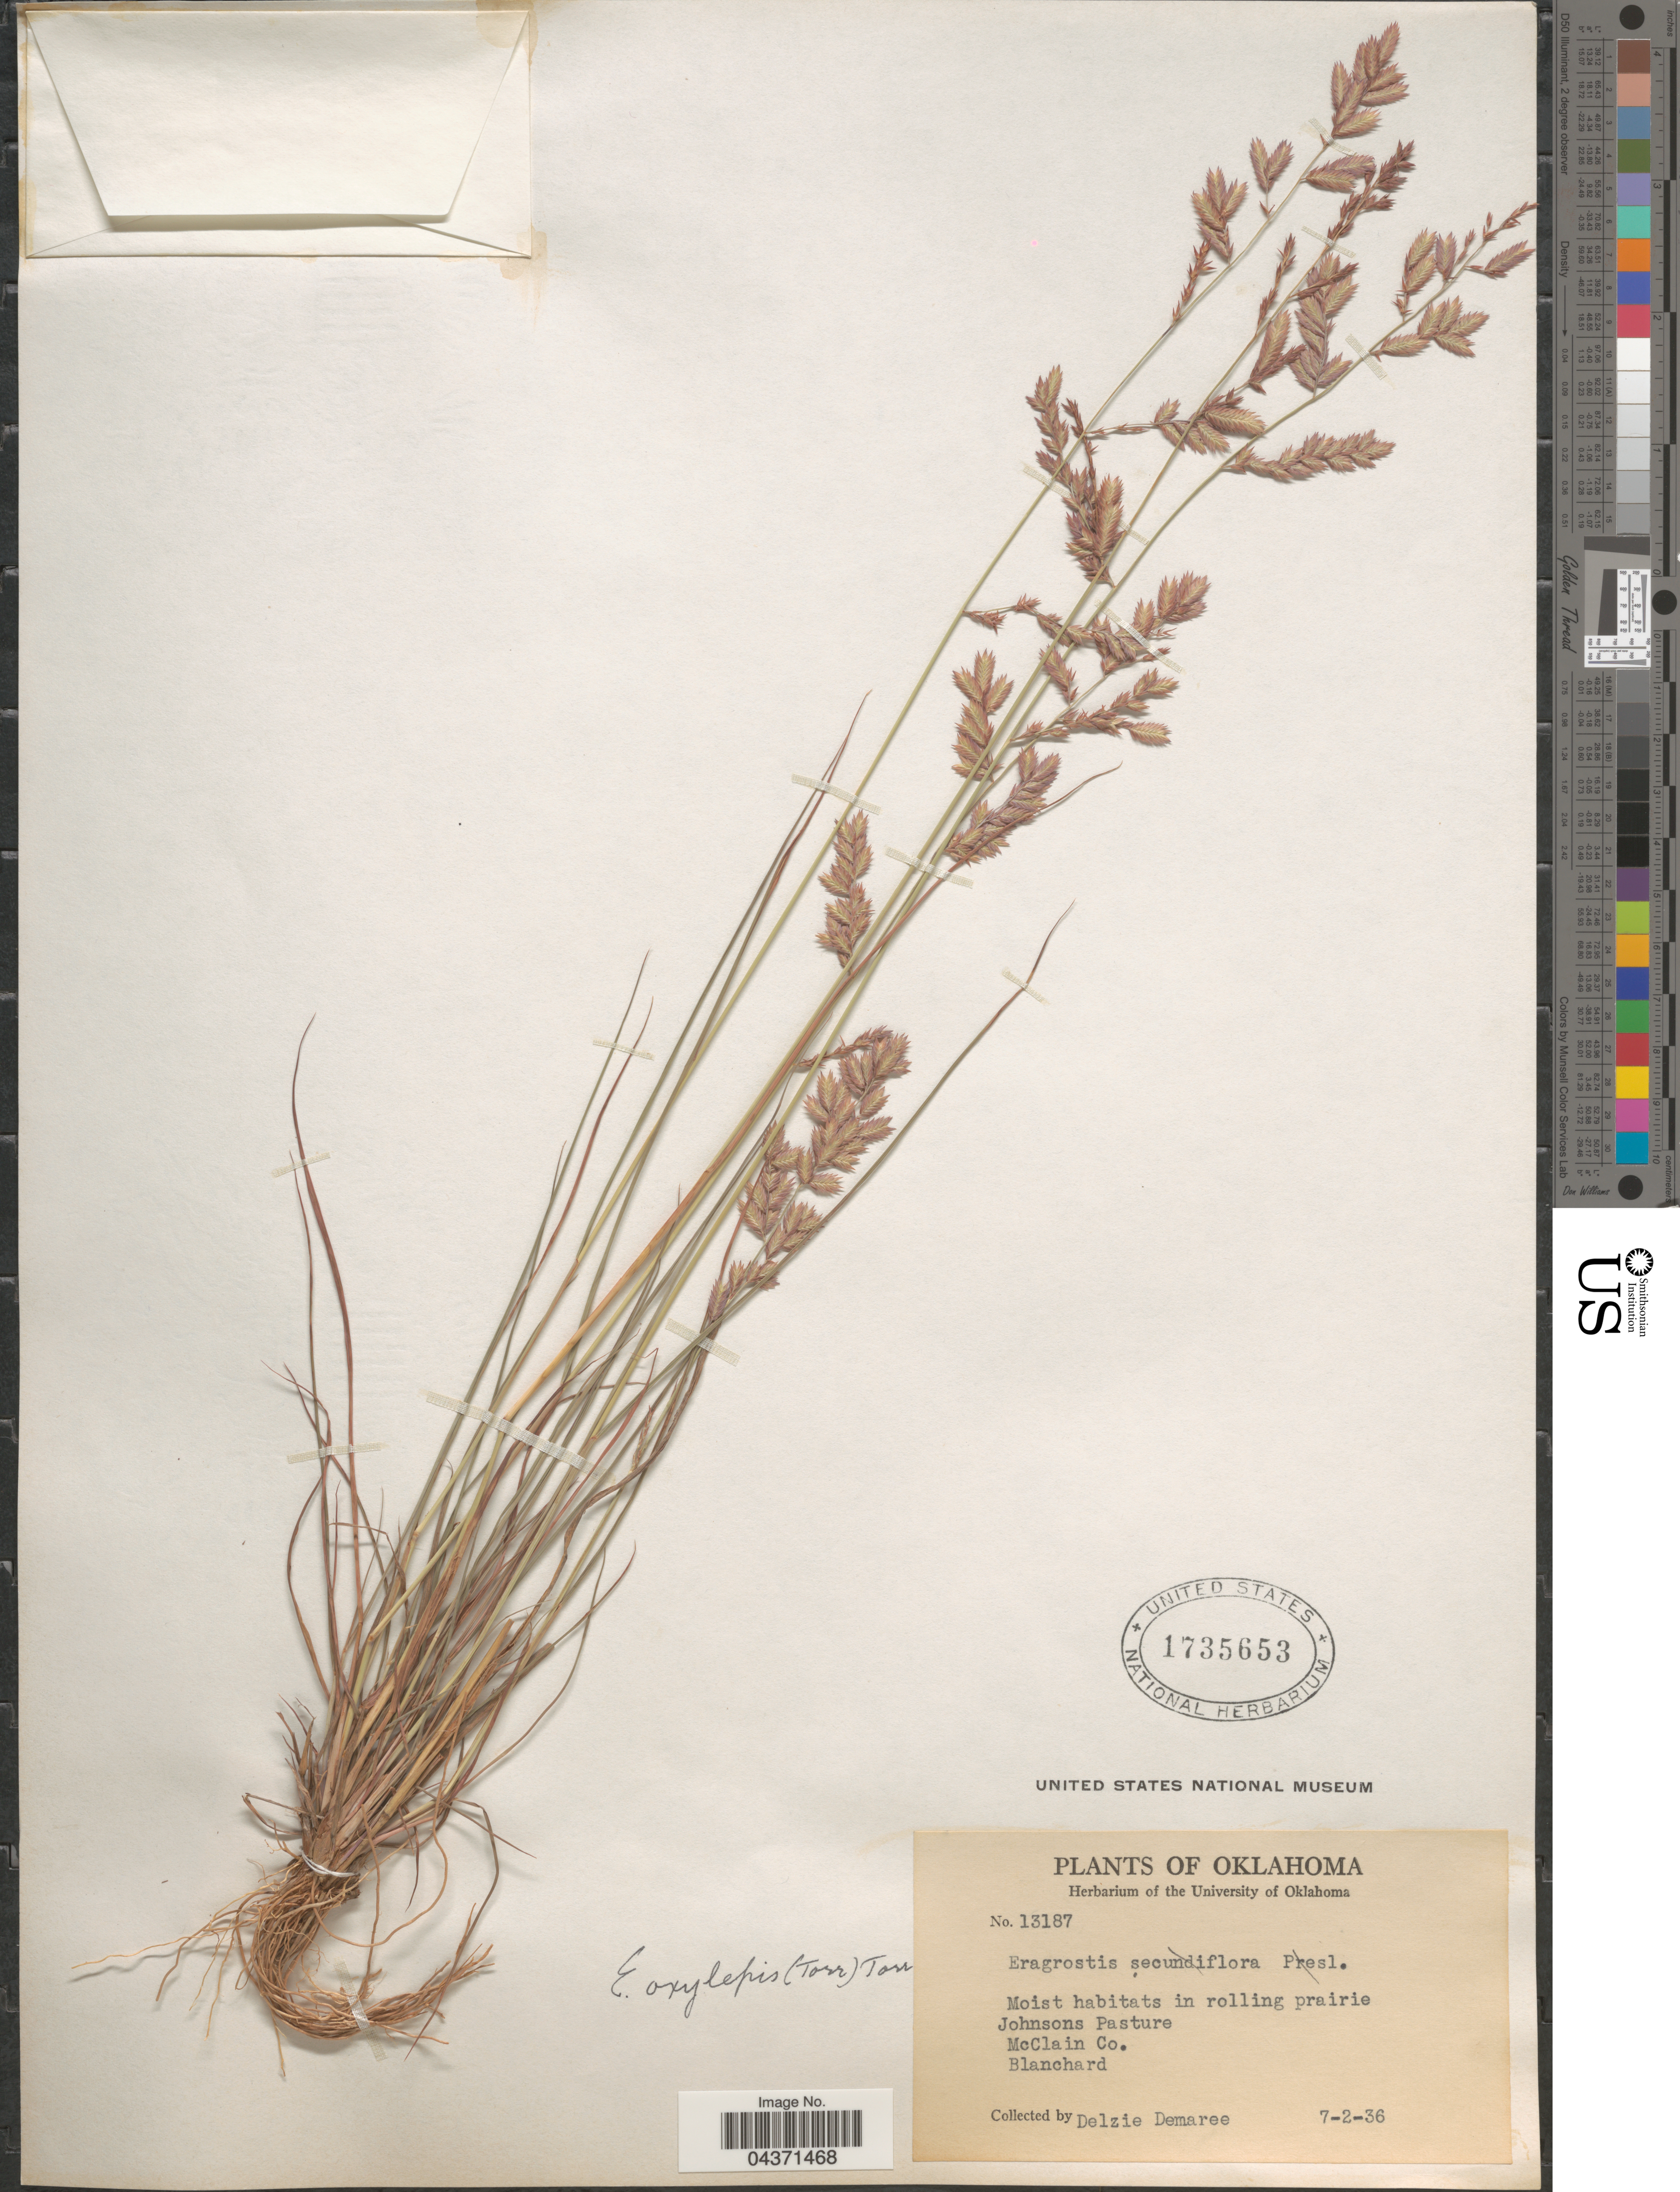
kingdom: Plantae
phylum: Tracheophyta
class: Liliopsida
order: Poales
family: Poaceae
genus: Eragrostis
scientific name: Eragrostis secundiflora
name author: J. Presl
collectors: D. Damaree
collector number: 13187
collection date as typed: Transcribed d/m/y: 2/7/36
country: United States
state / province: Oklahoma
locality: Moist habitats in rolling prairie Johnsons Pasture. McClain Co. Blanchard.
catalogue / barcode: US 1735653